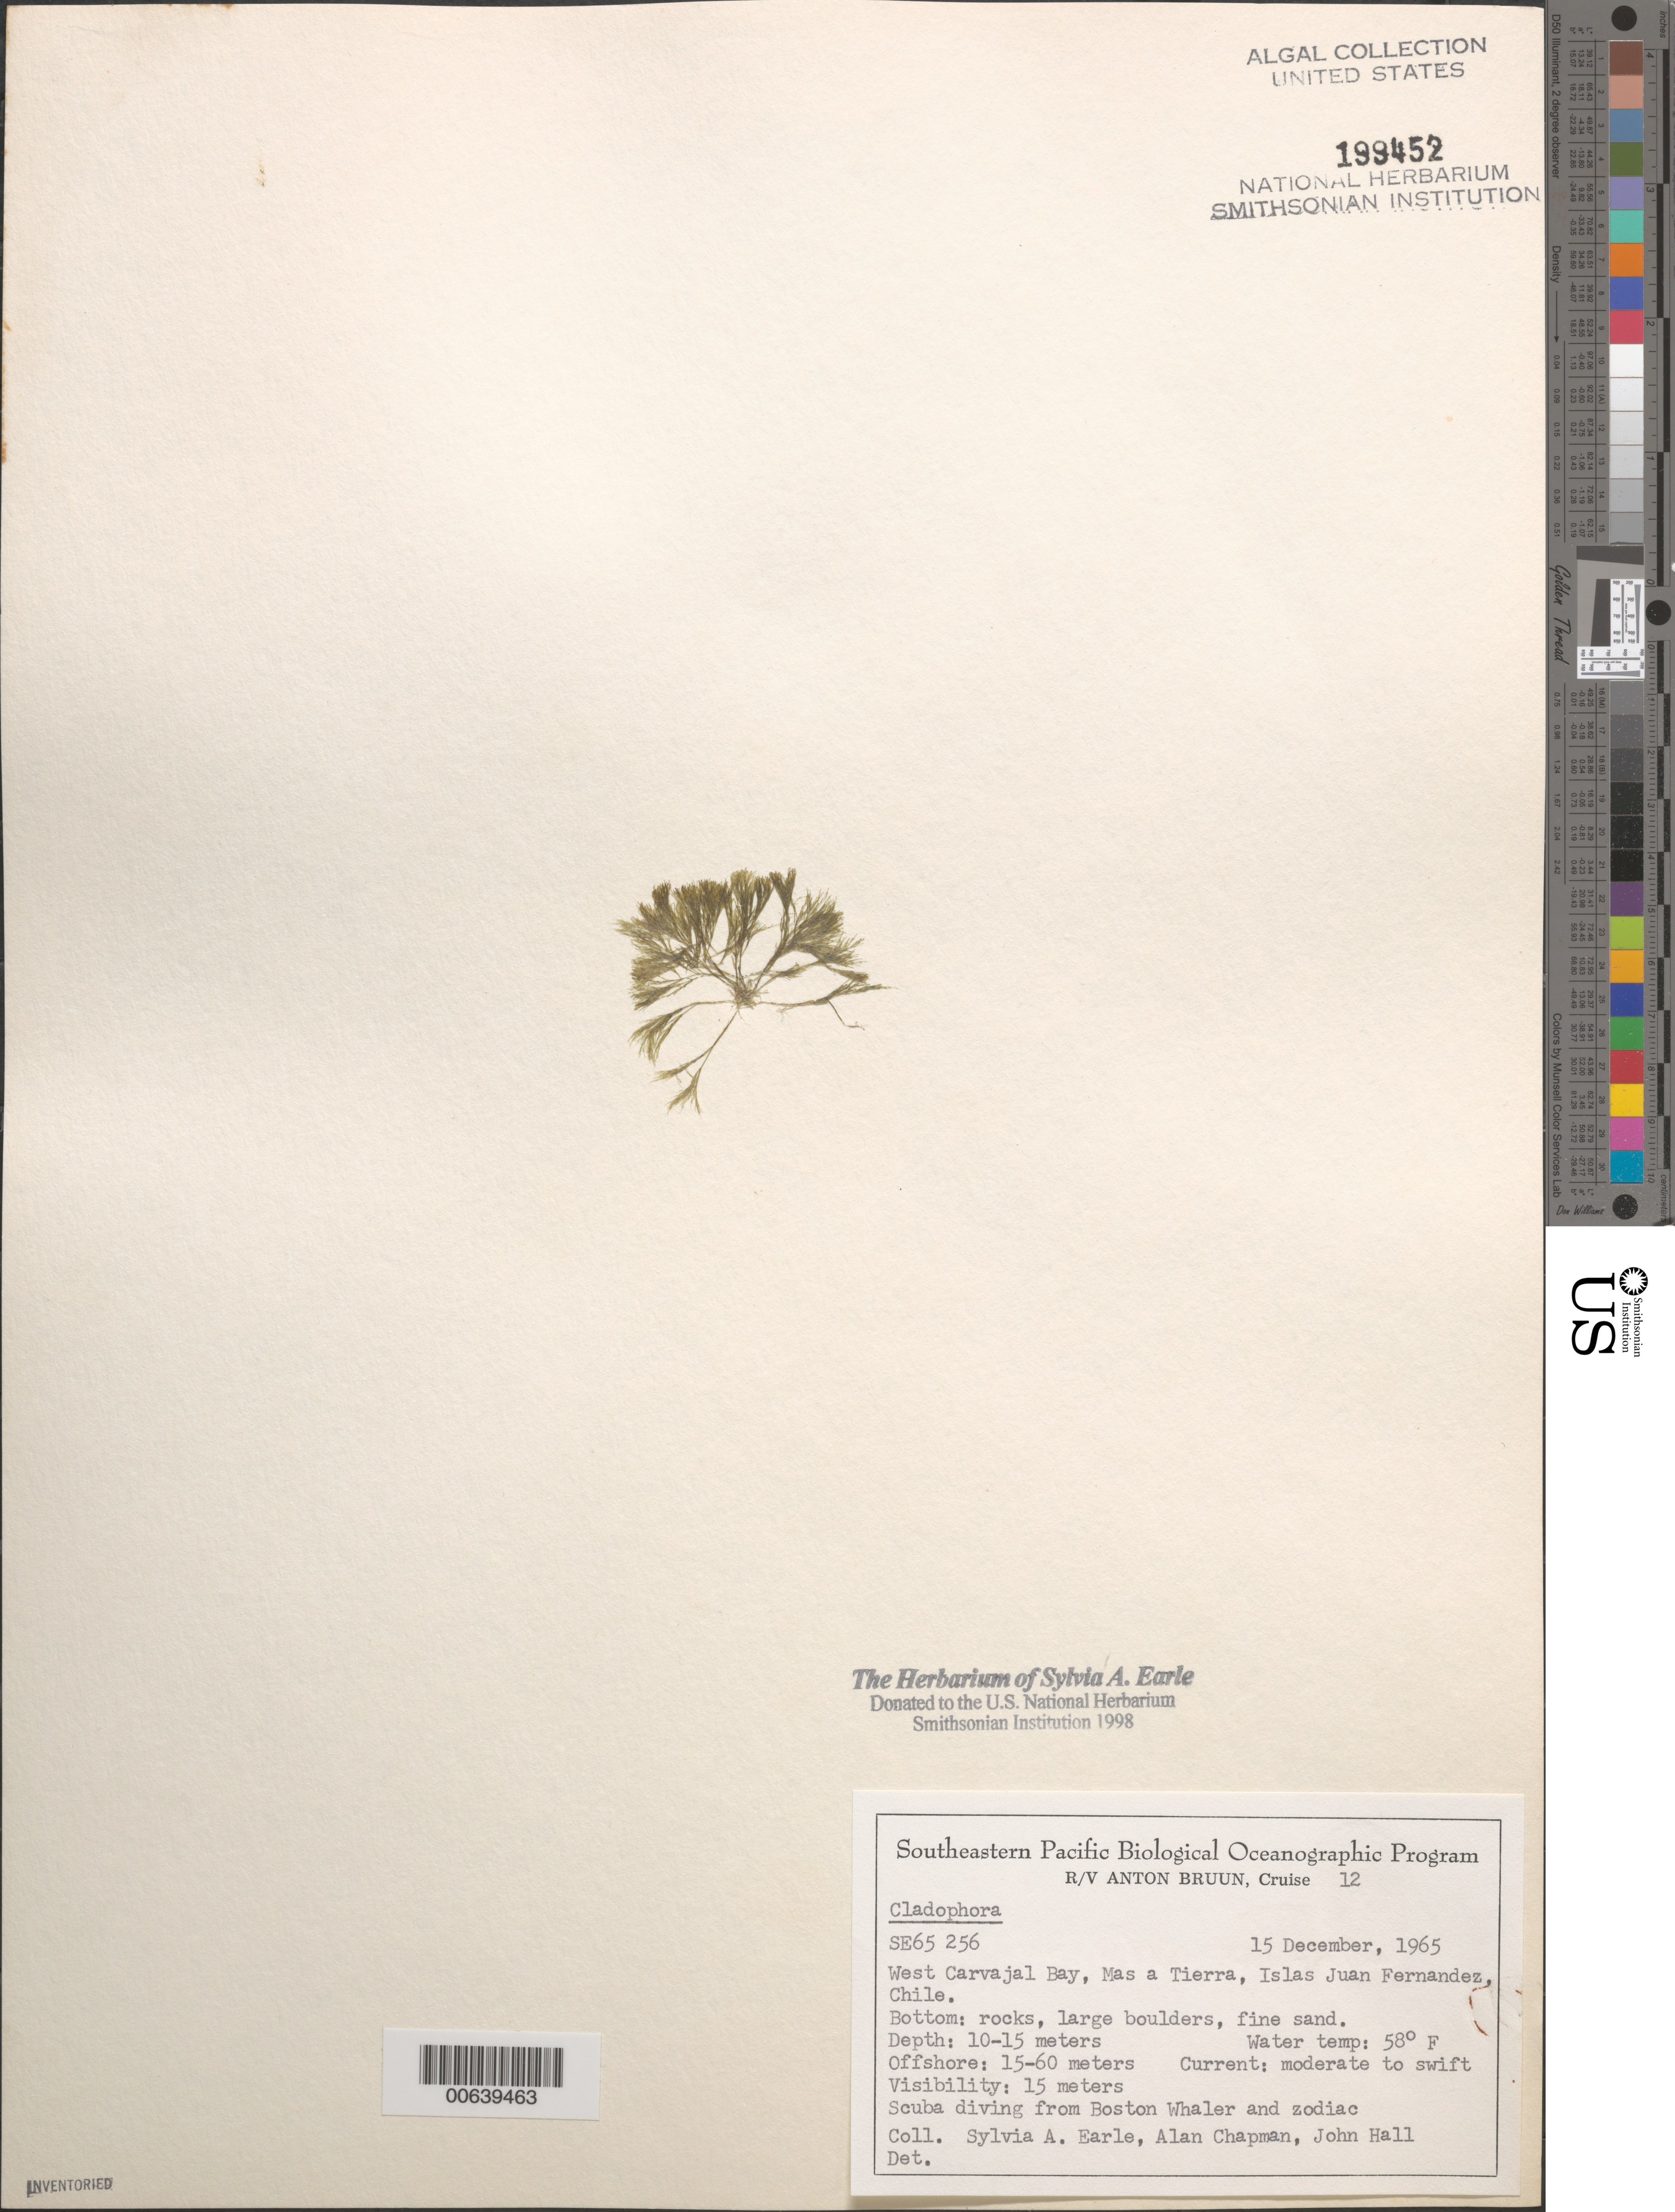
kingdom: Plantae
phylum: Chlorophyta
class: Ulvophyceae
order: Cladophorales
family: Cladophoraceae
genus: Cladophora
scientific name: Cladophora sp.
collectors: S. A. Earle, A. Chapman & J. Hall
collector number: SE 65256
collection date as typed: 15 Dec 1965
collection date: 1965-12-15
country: Chile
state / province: Valparaíso (V)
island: Isla Más a Tierra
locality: West Carvajal Bay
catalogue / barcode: US 199452